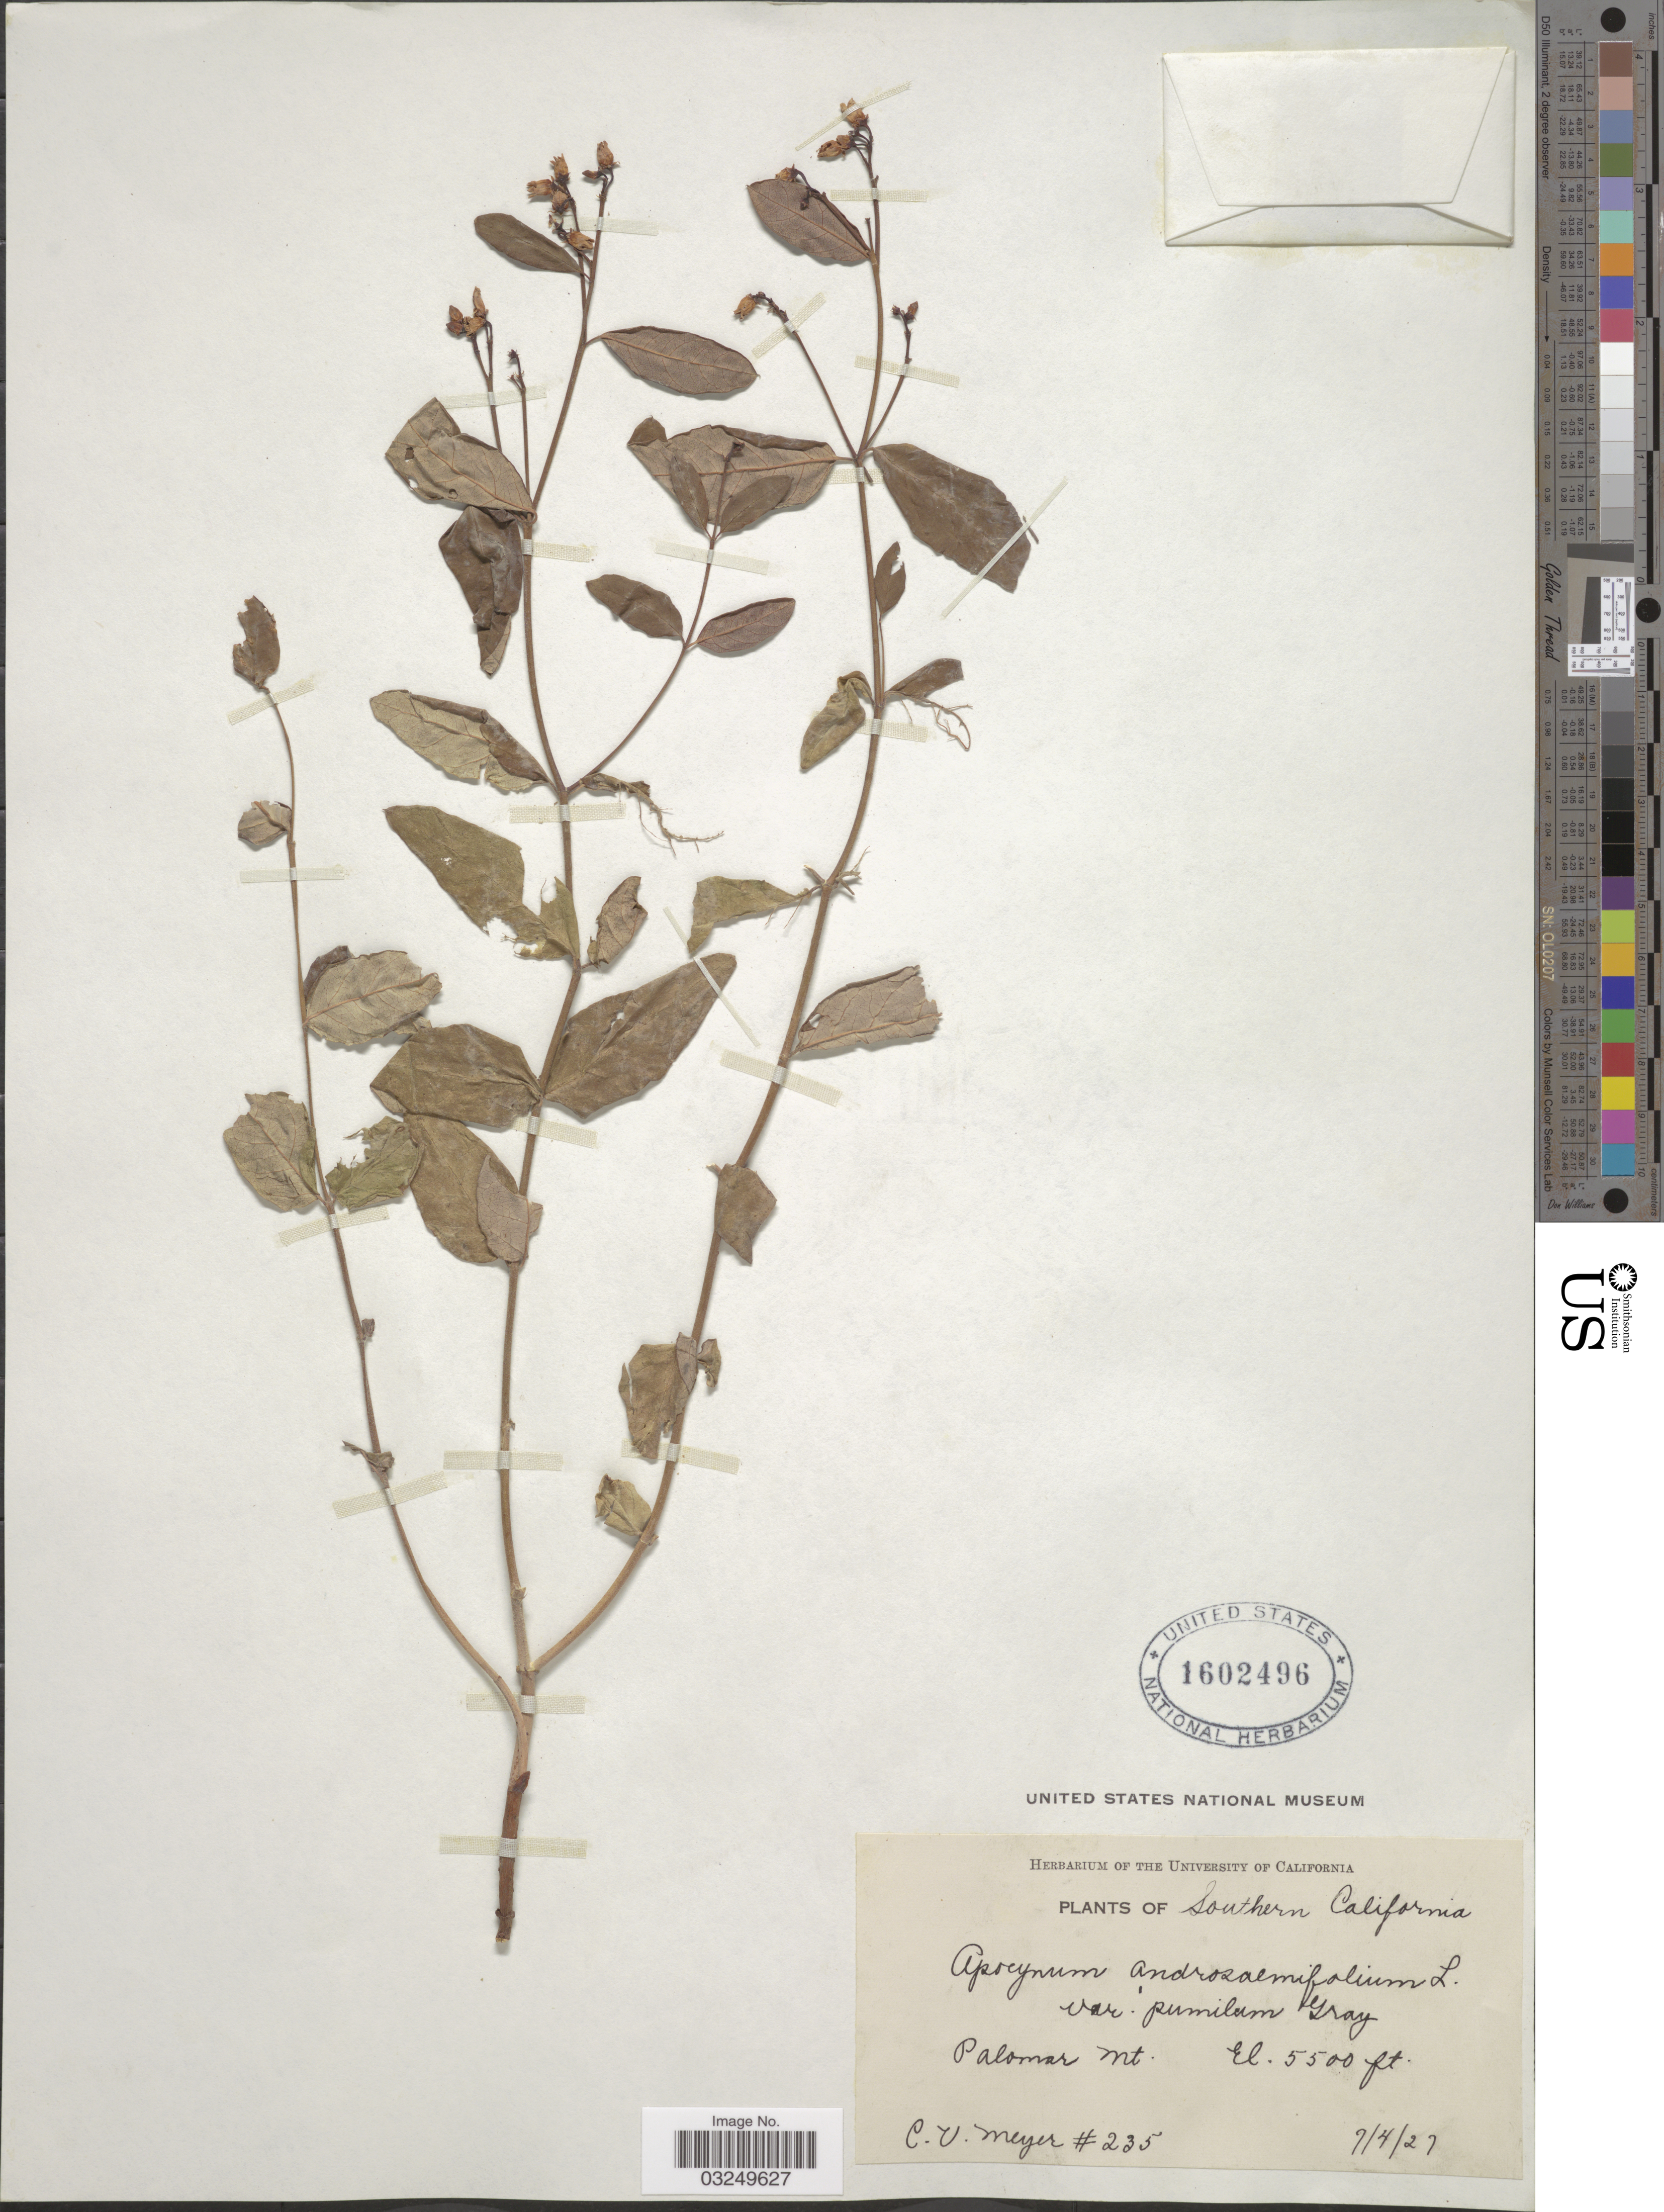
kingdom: Plantae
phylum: Tracheophyta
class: Magnoliopsida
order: Gentianales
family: Apocynaceae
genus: Apocynum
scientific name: Apocynum androsaemifolium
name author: L.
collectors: C. V. Meyer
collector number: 235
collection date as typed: Transcribed d/m/y: 4/7/27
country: United States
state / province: California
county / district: San Diego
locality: Southern California. Palomar Mt.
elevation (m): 1676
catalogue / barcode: US 1602496